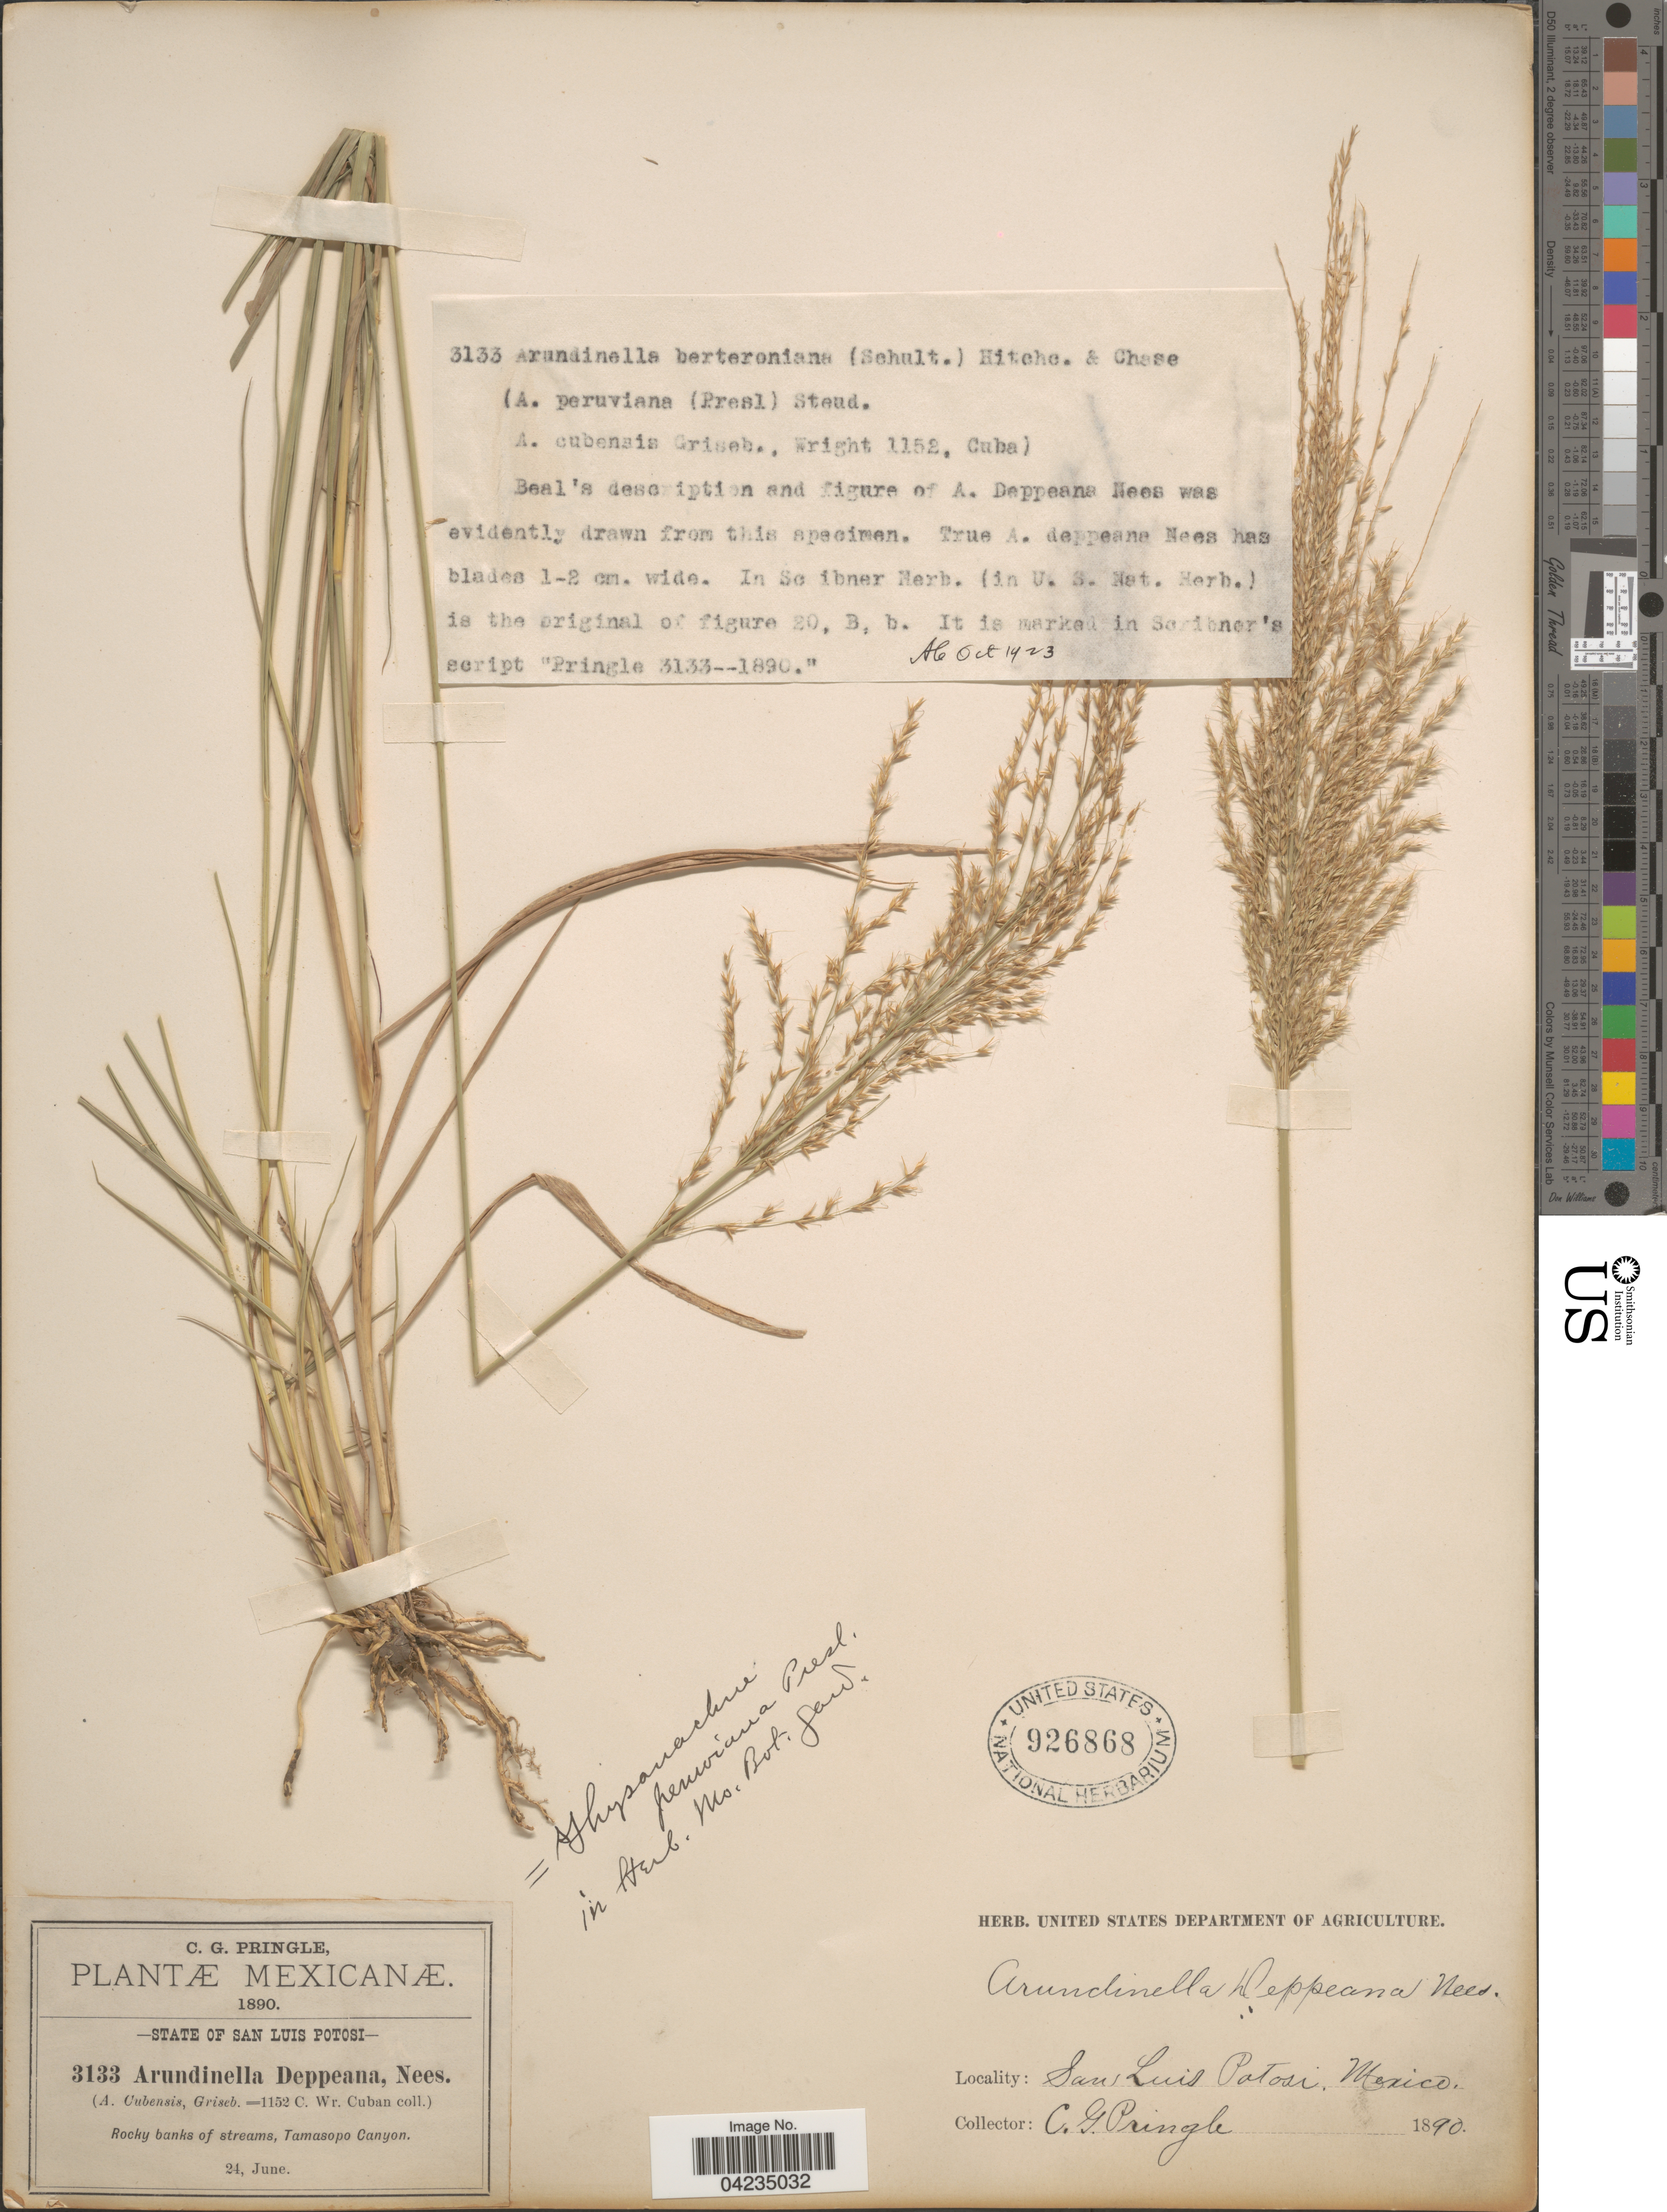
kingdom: Plantae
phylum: Tracheophyta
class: Liliopsida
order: Poales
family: Poaceae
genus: Arundinella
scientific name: Arundinella berteroniana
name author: (Schult.) Hitchc. & Chase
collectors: C. G. Pringle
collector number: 3133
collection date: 1890-06-24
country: Mexico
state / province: San Luis Potosí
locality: Mexicanæ. Rocky banks of streams, Tamasopo Canyon.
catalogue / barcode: US 926868